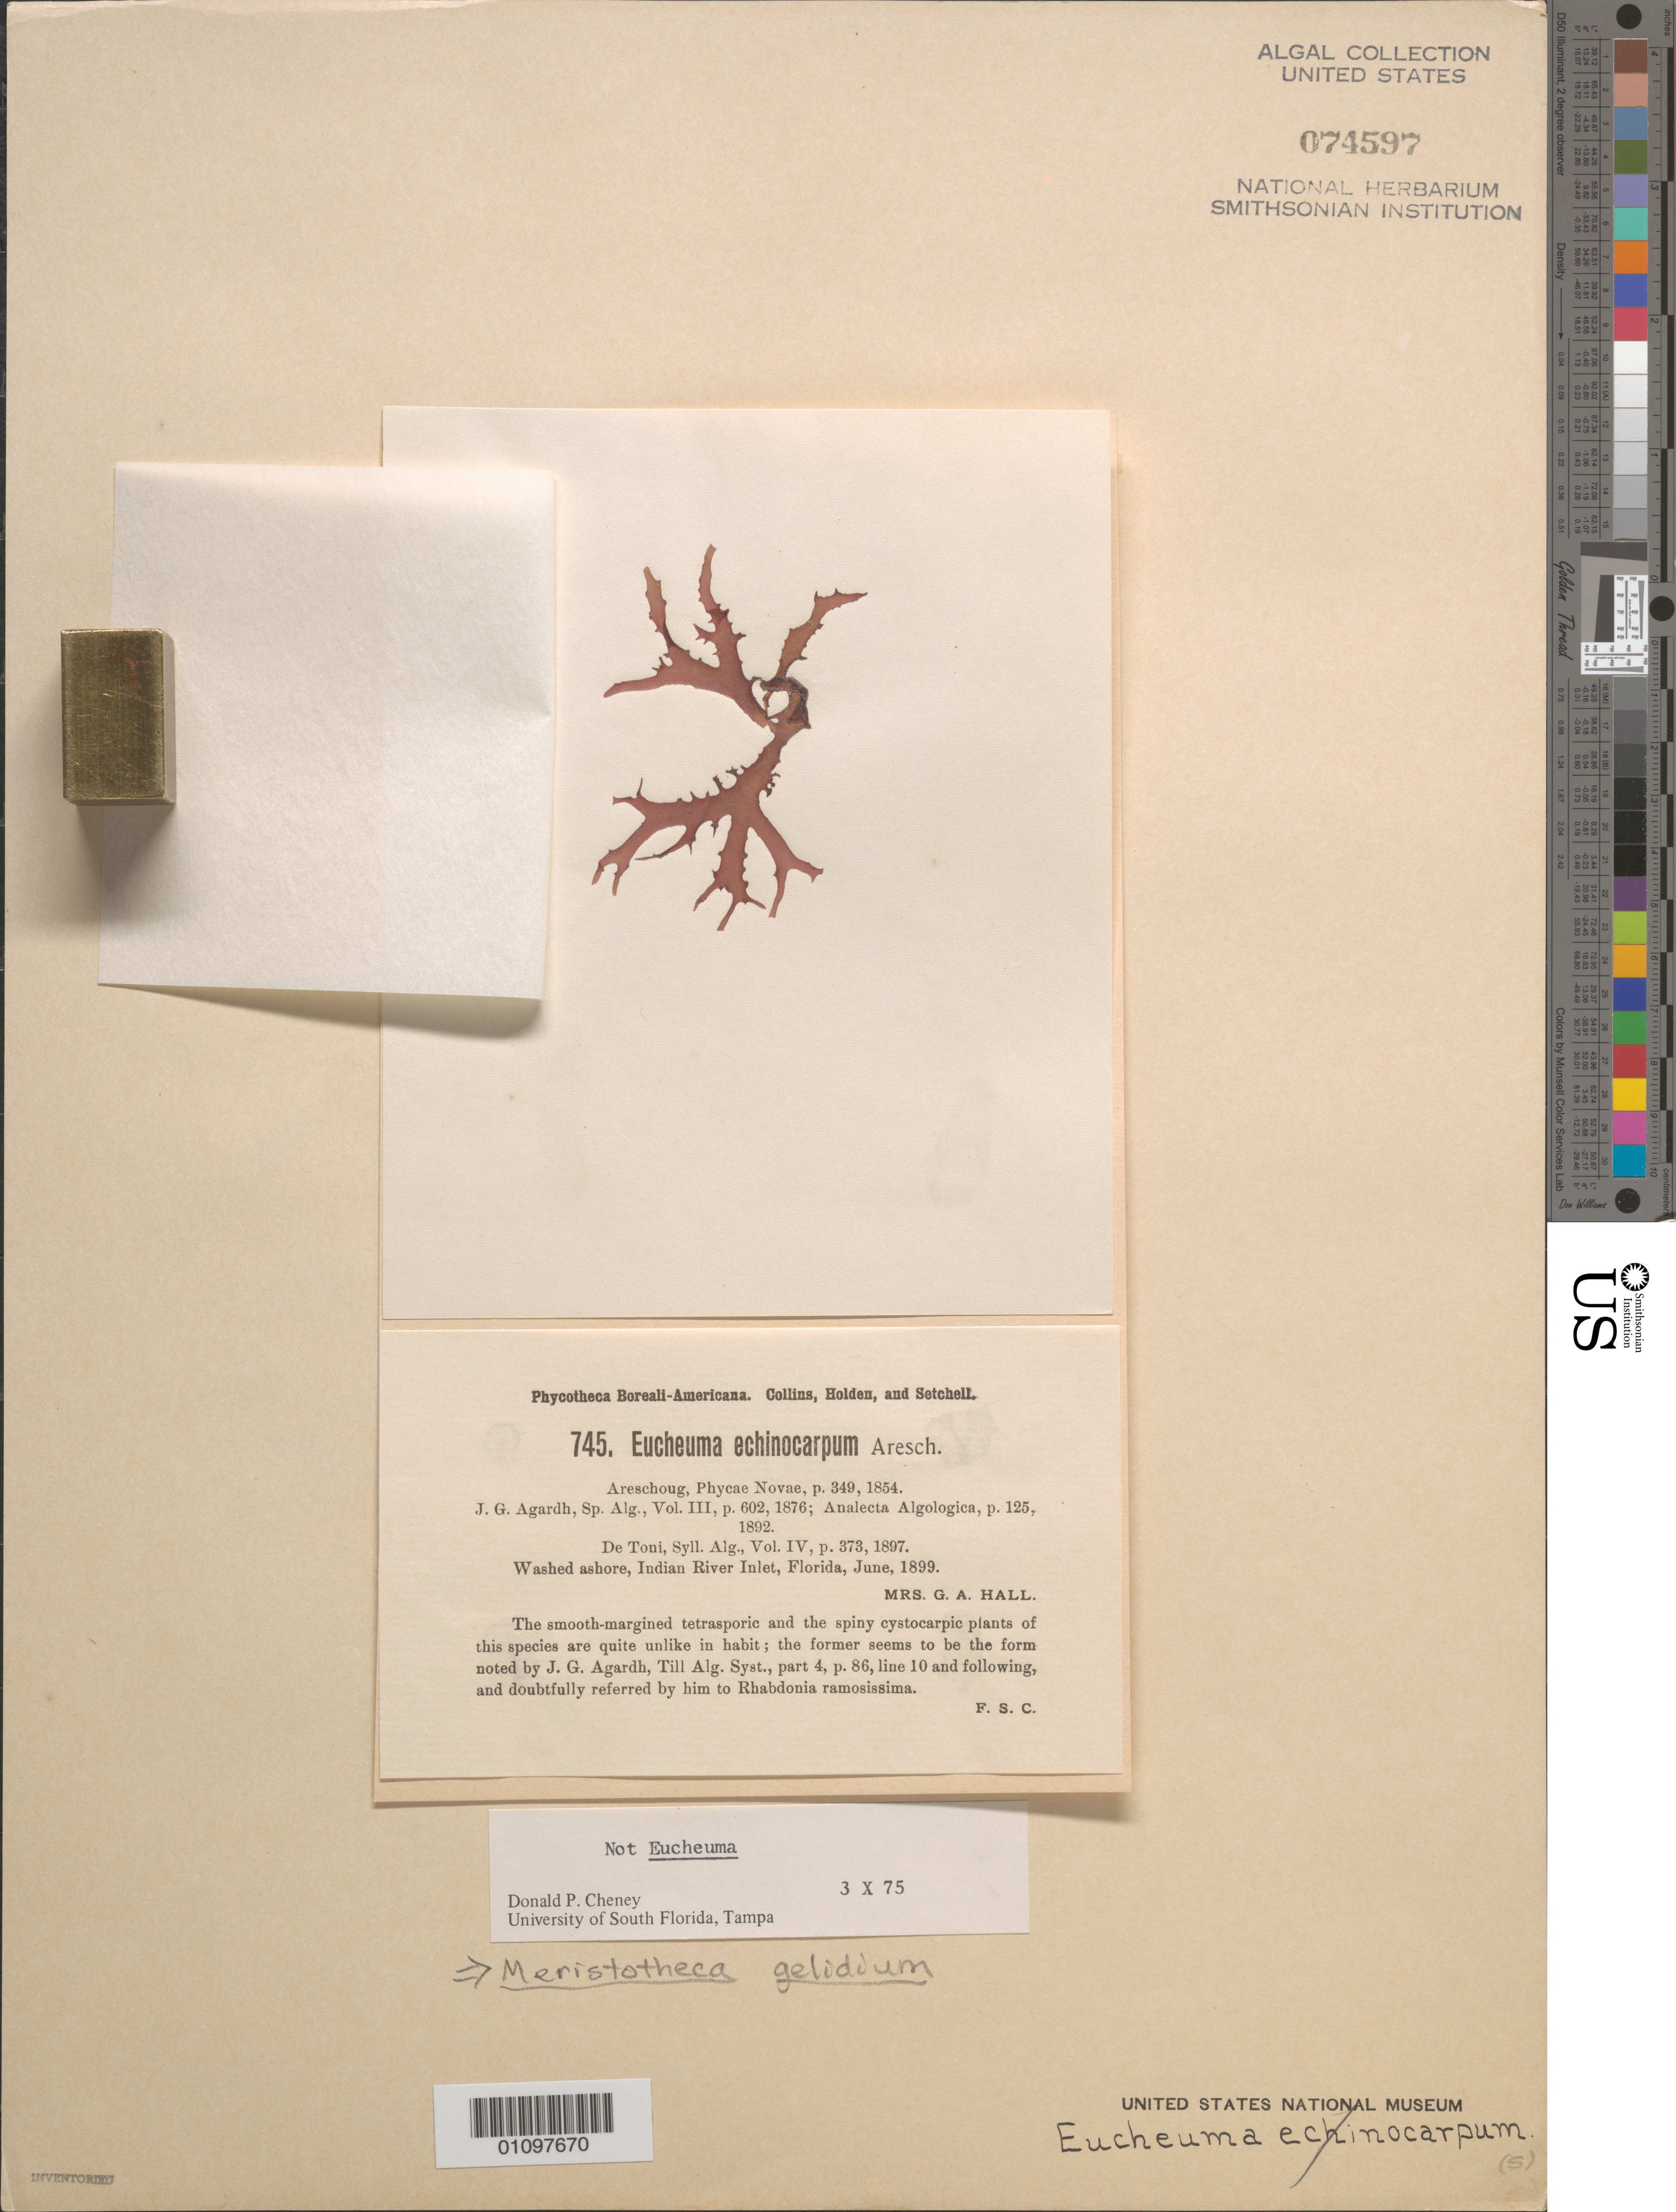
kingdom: Plantae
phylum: Rhodophyta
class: Florideophyceae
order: Gigartinales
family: Solieriaceae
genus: Meristotheca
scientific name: Meristotheca gelidium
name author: (J. Agardh) E.J. Faye & Masuda in E.J. Faye et al.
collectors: Mrs. Hall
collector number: PB-A 745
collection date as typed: Jun 1899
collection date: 1899-06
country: United States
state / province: Florida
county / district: Saint Lucie County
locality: Indian River Inlet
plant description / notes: Collins, Holden & Setchell, Phycotheca Boreali-Americana, as Eucheuma echinocarpum Aresch.; D.P. Cheney notation: not Eucheuma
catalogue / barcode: US 74597